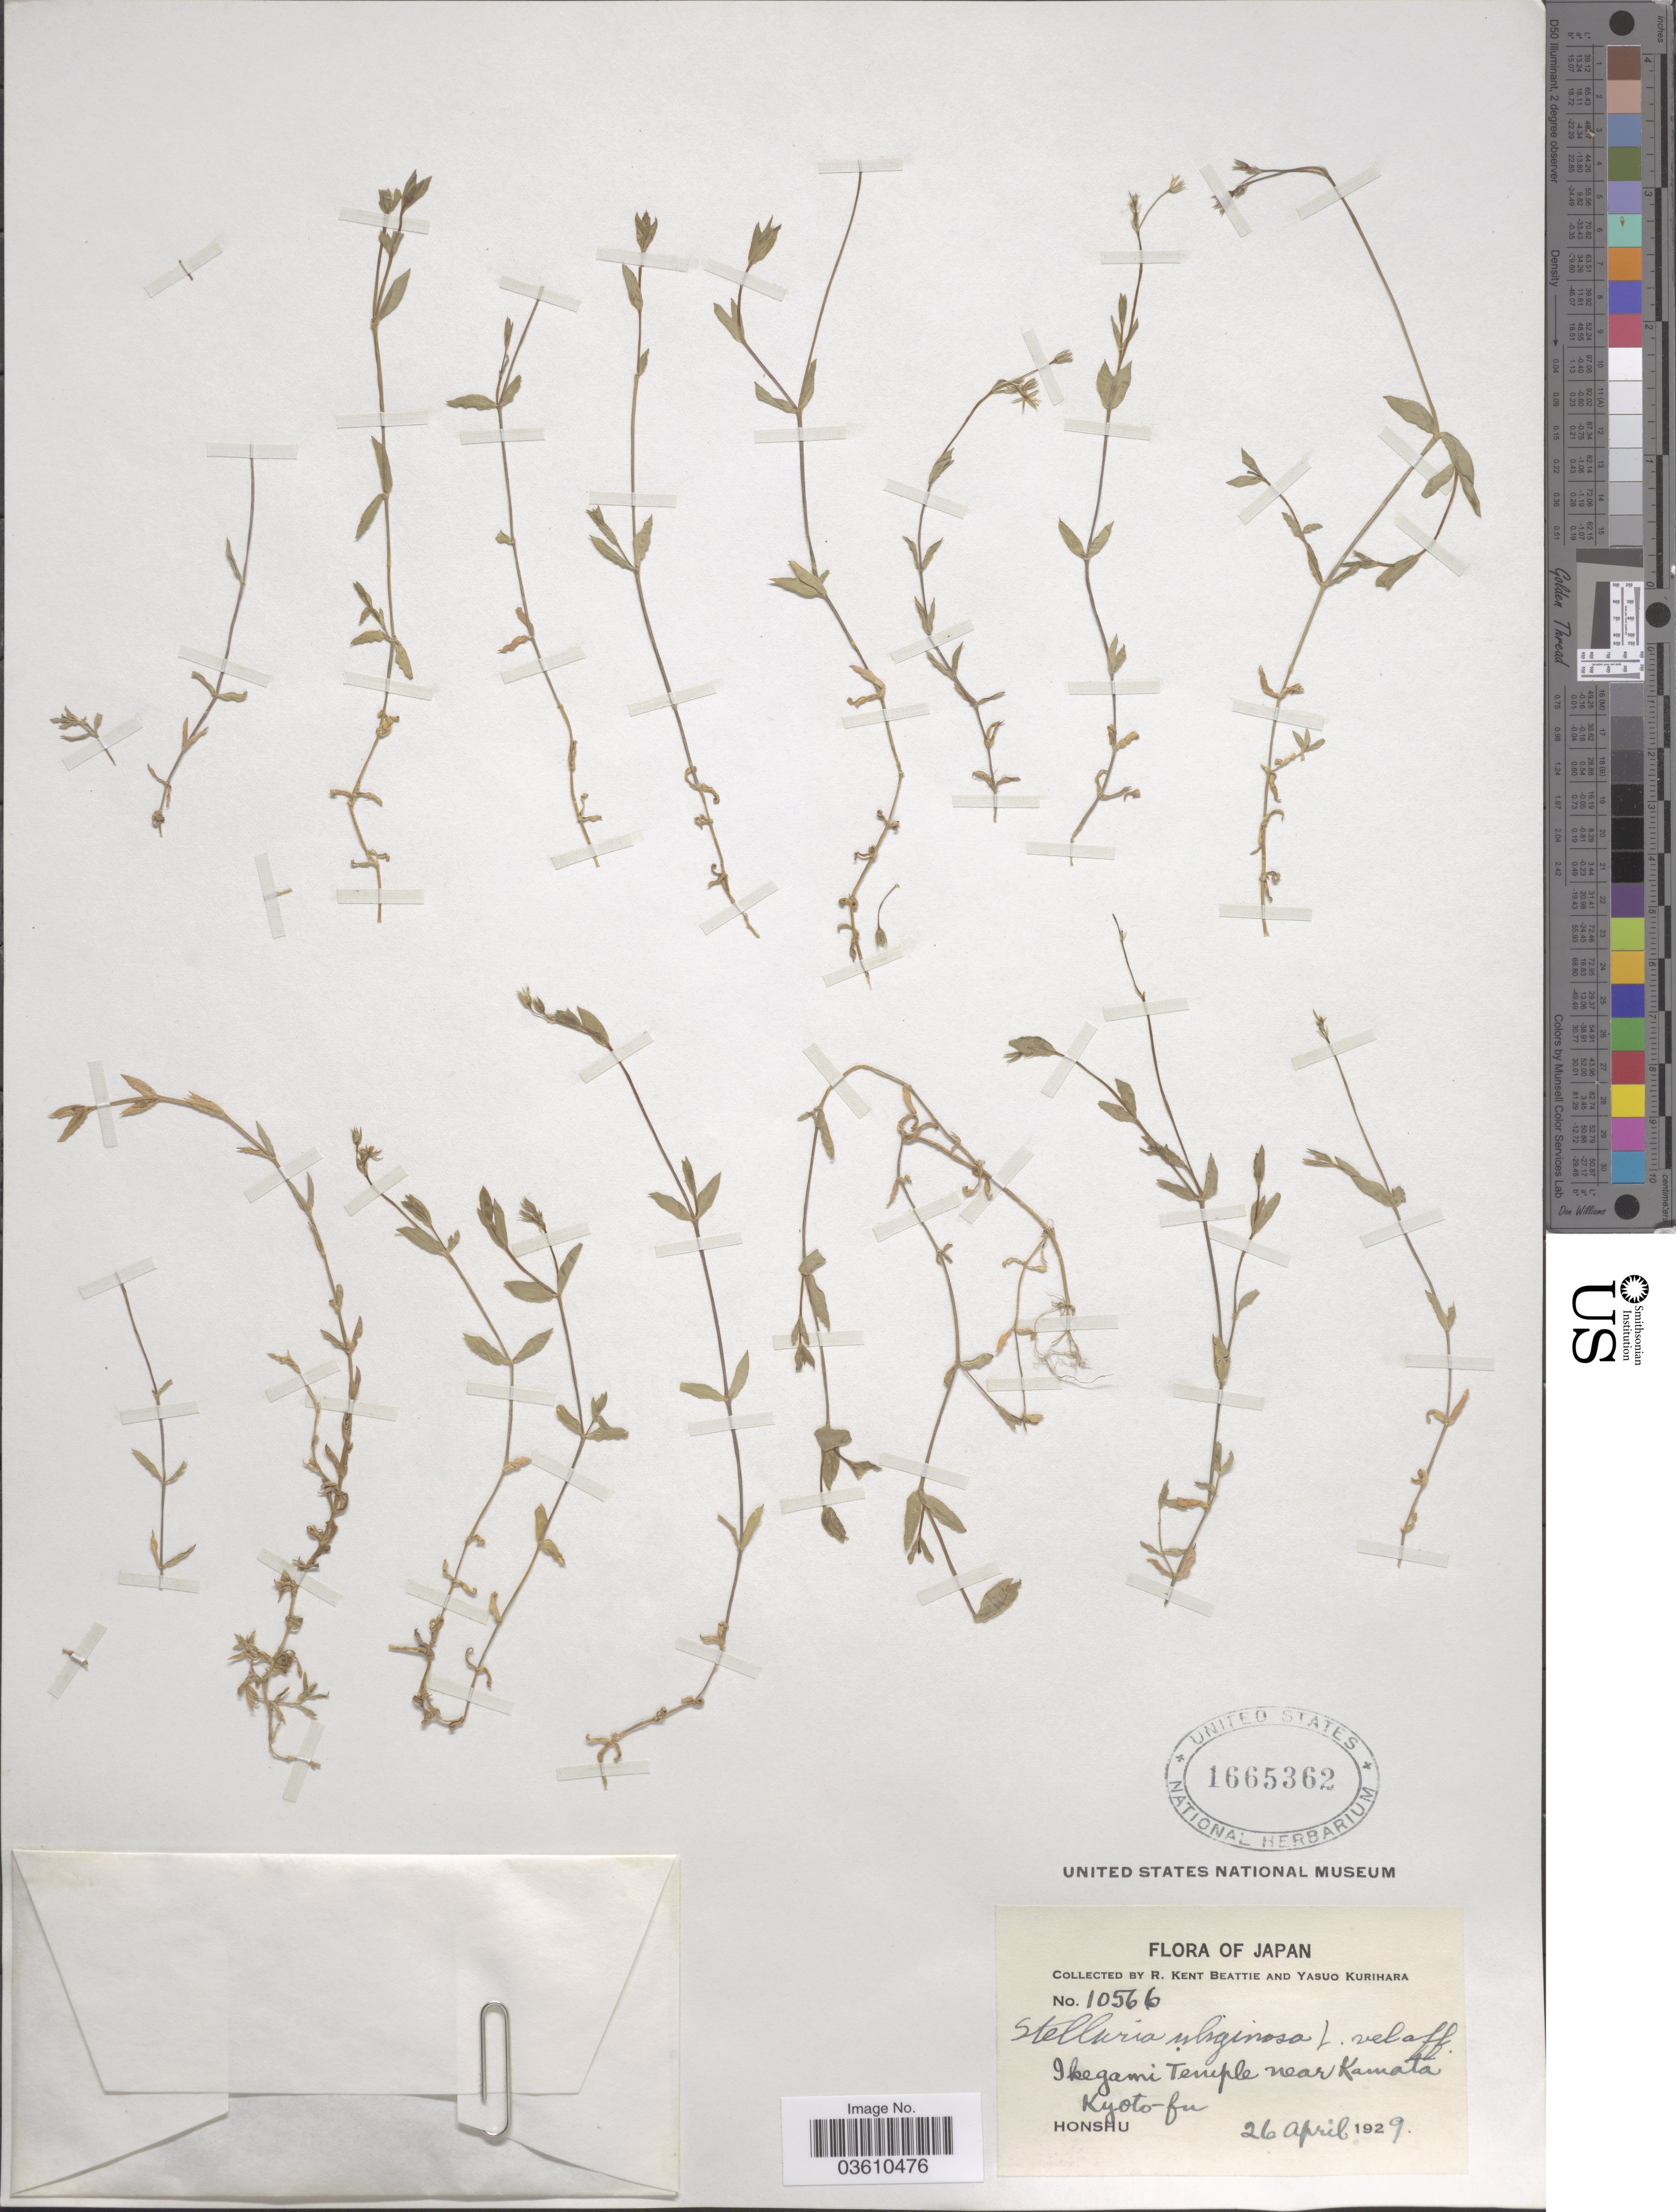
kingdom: Plantae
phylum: Tracheophyta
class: Magnoliopsida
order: Caryophyllales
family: Caryophyllaceae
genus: Stellaria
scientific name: Stellaria alsinoides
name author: Boiss. & Buhse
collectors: R. K. Beattie & Y. Kurihara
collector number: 10566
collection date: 1929-04-26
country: Japan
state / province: Kyoto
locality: Ikegami Temple near Kamata. Kyoto-fu. Honshu.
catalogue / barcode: US 1665362